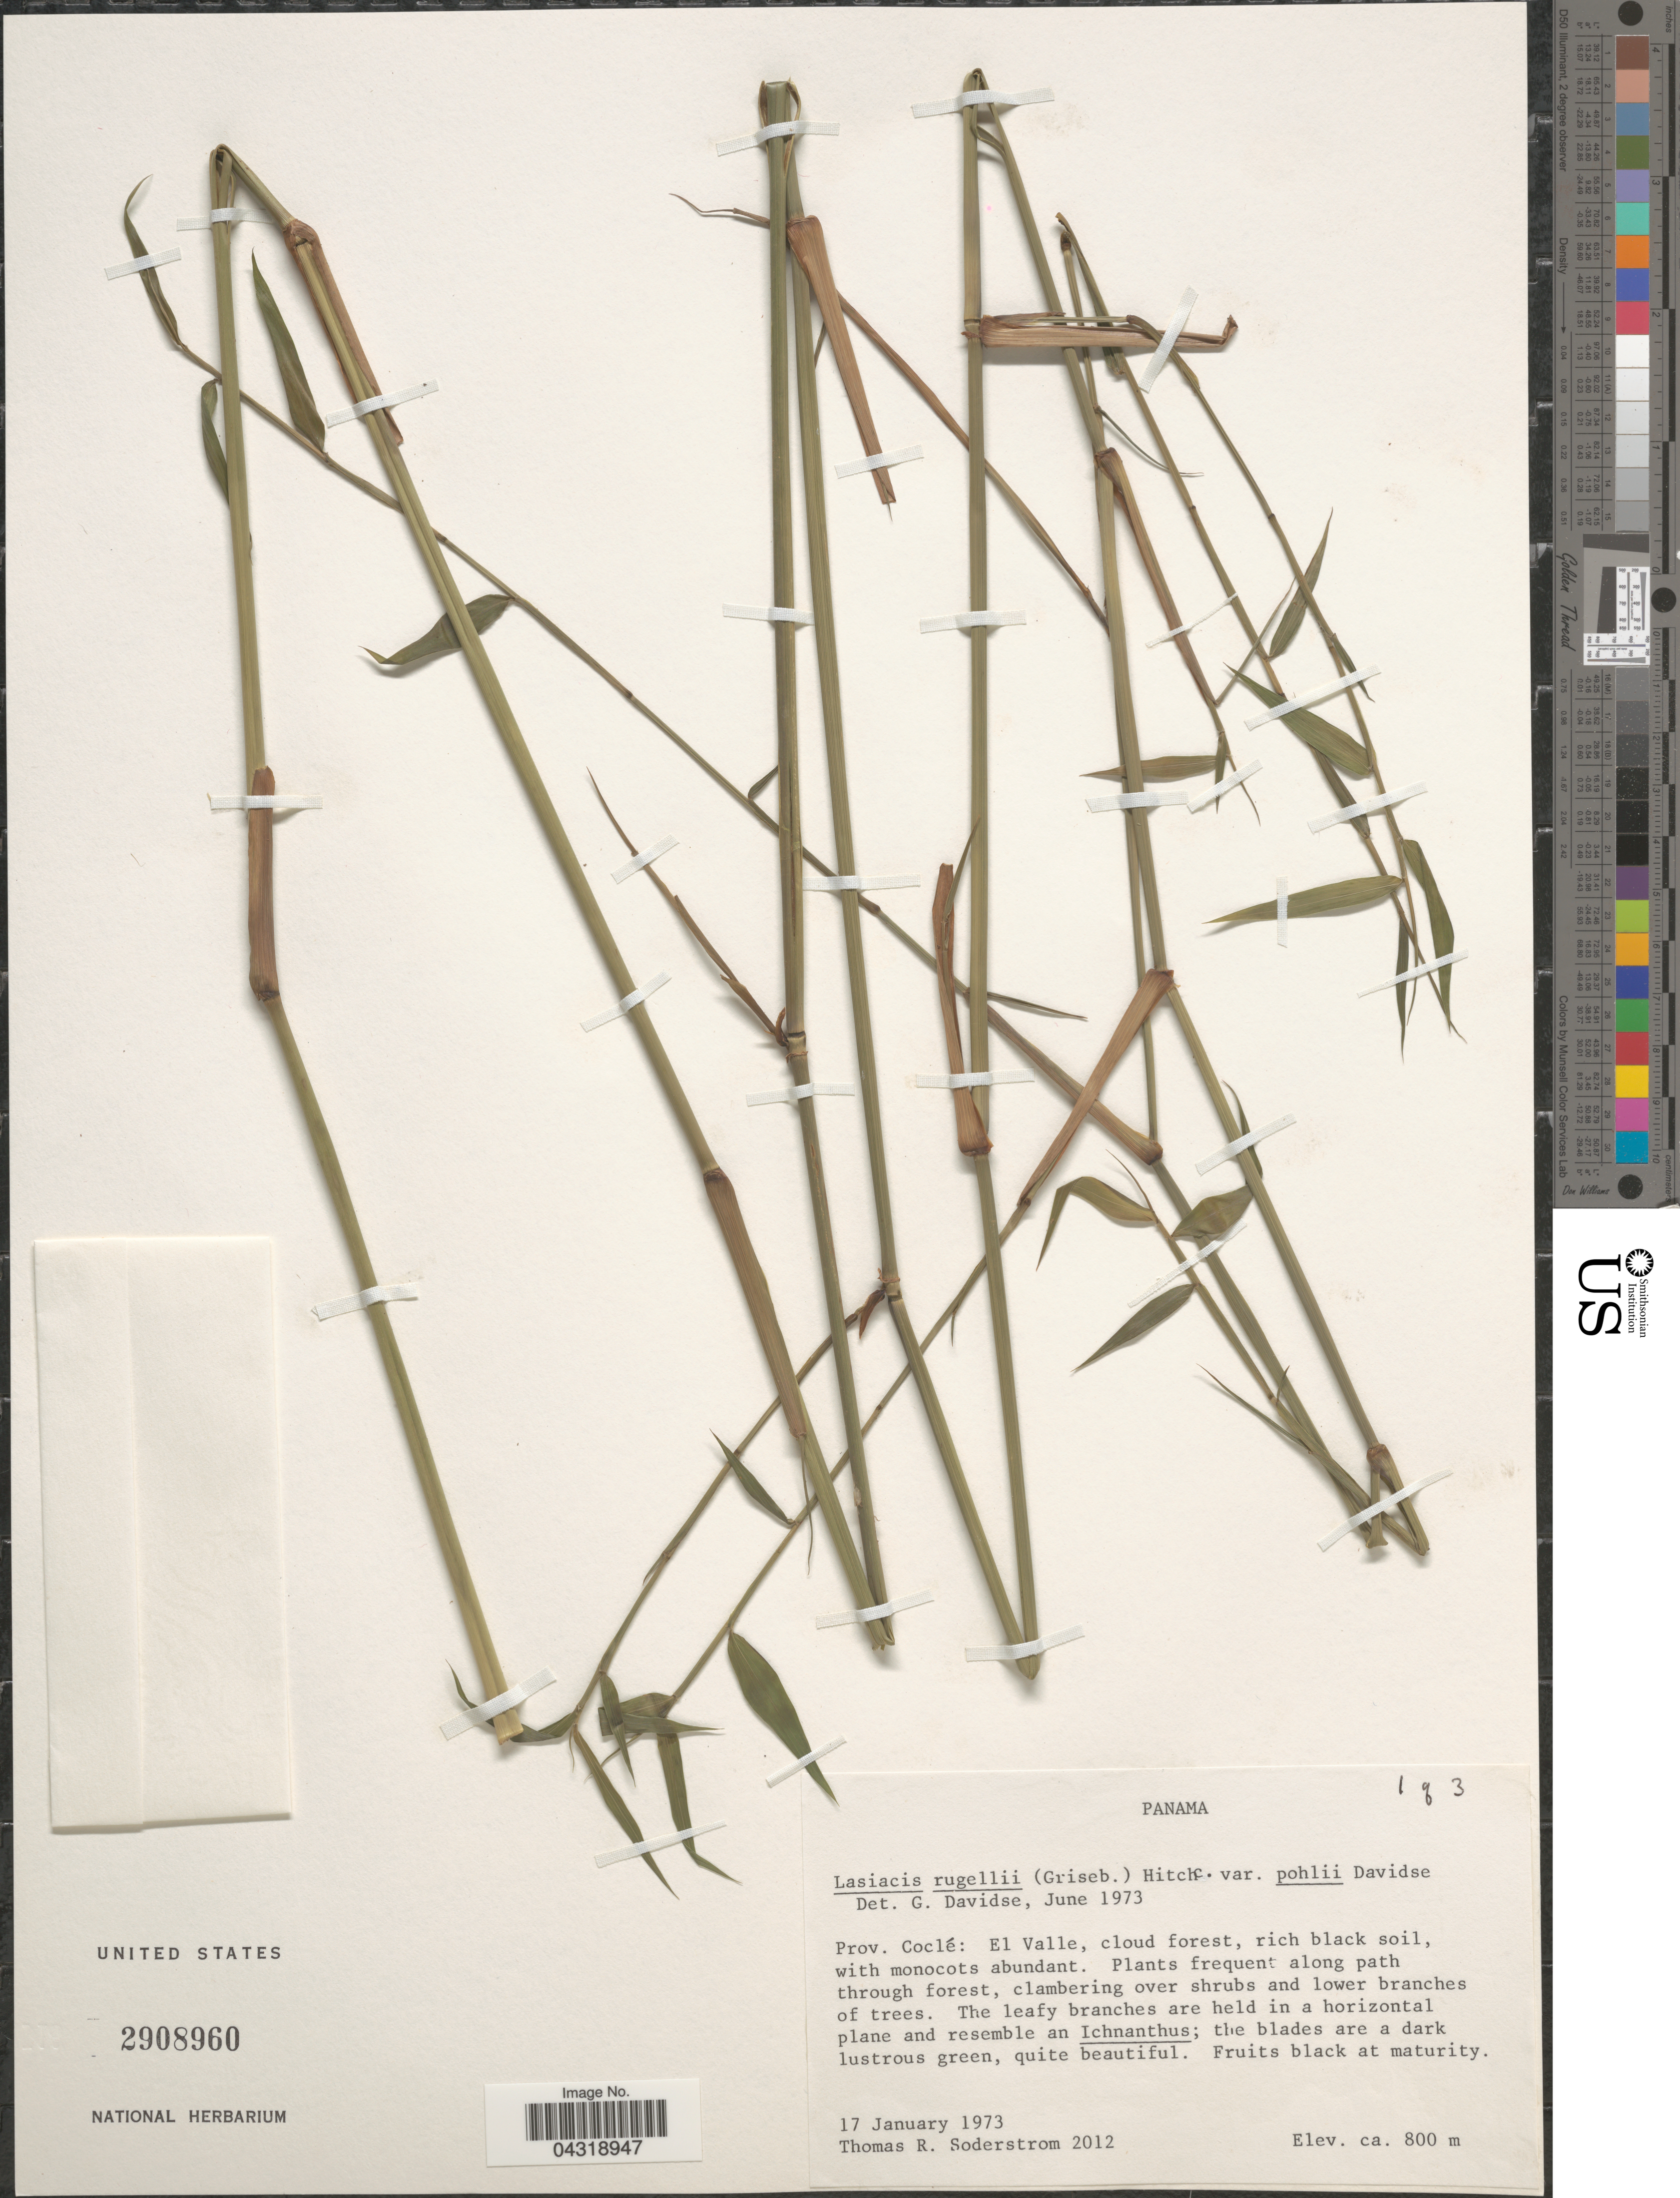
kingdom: Plantae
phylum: Tracheophyta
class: Liliopsida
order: Poales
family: Poaceae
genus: Lasiacis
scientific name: Lasiacis rugelii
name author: (Griseb.) Hitchc.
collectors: T. R. Soderstrom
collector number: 2012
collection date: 1973-01-17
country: Panama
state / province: Cocle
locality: El Valle.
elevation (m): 800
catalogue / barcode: US 2908960